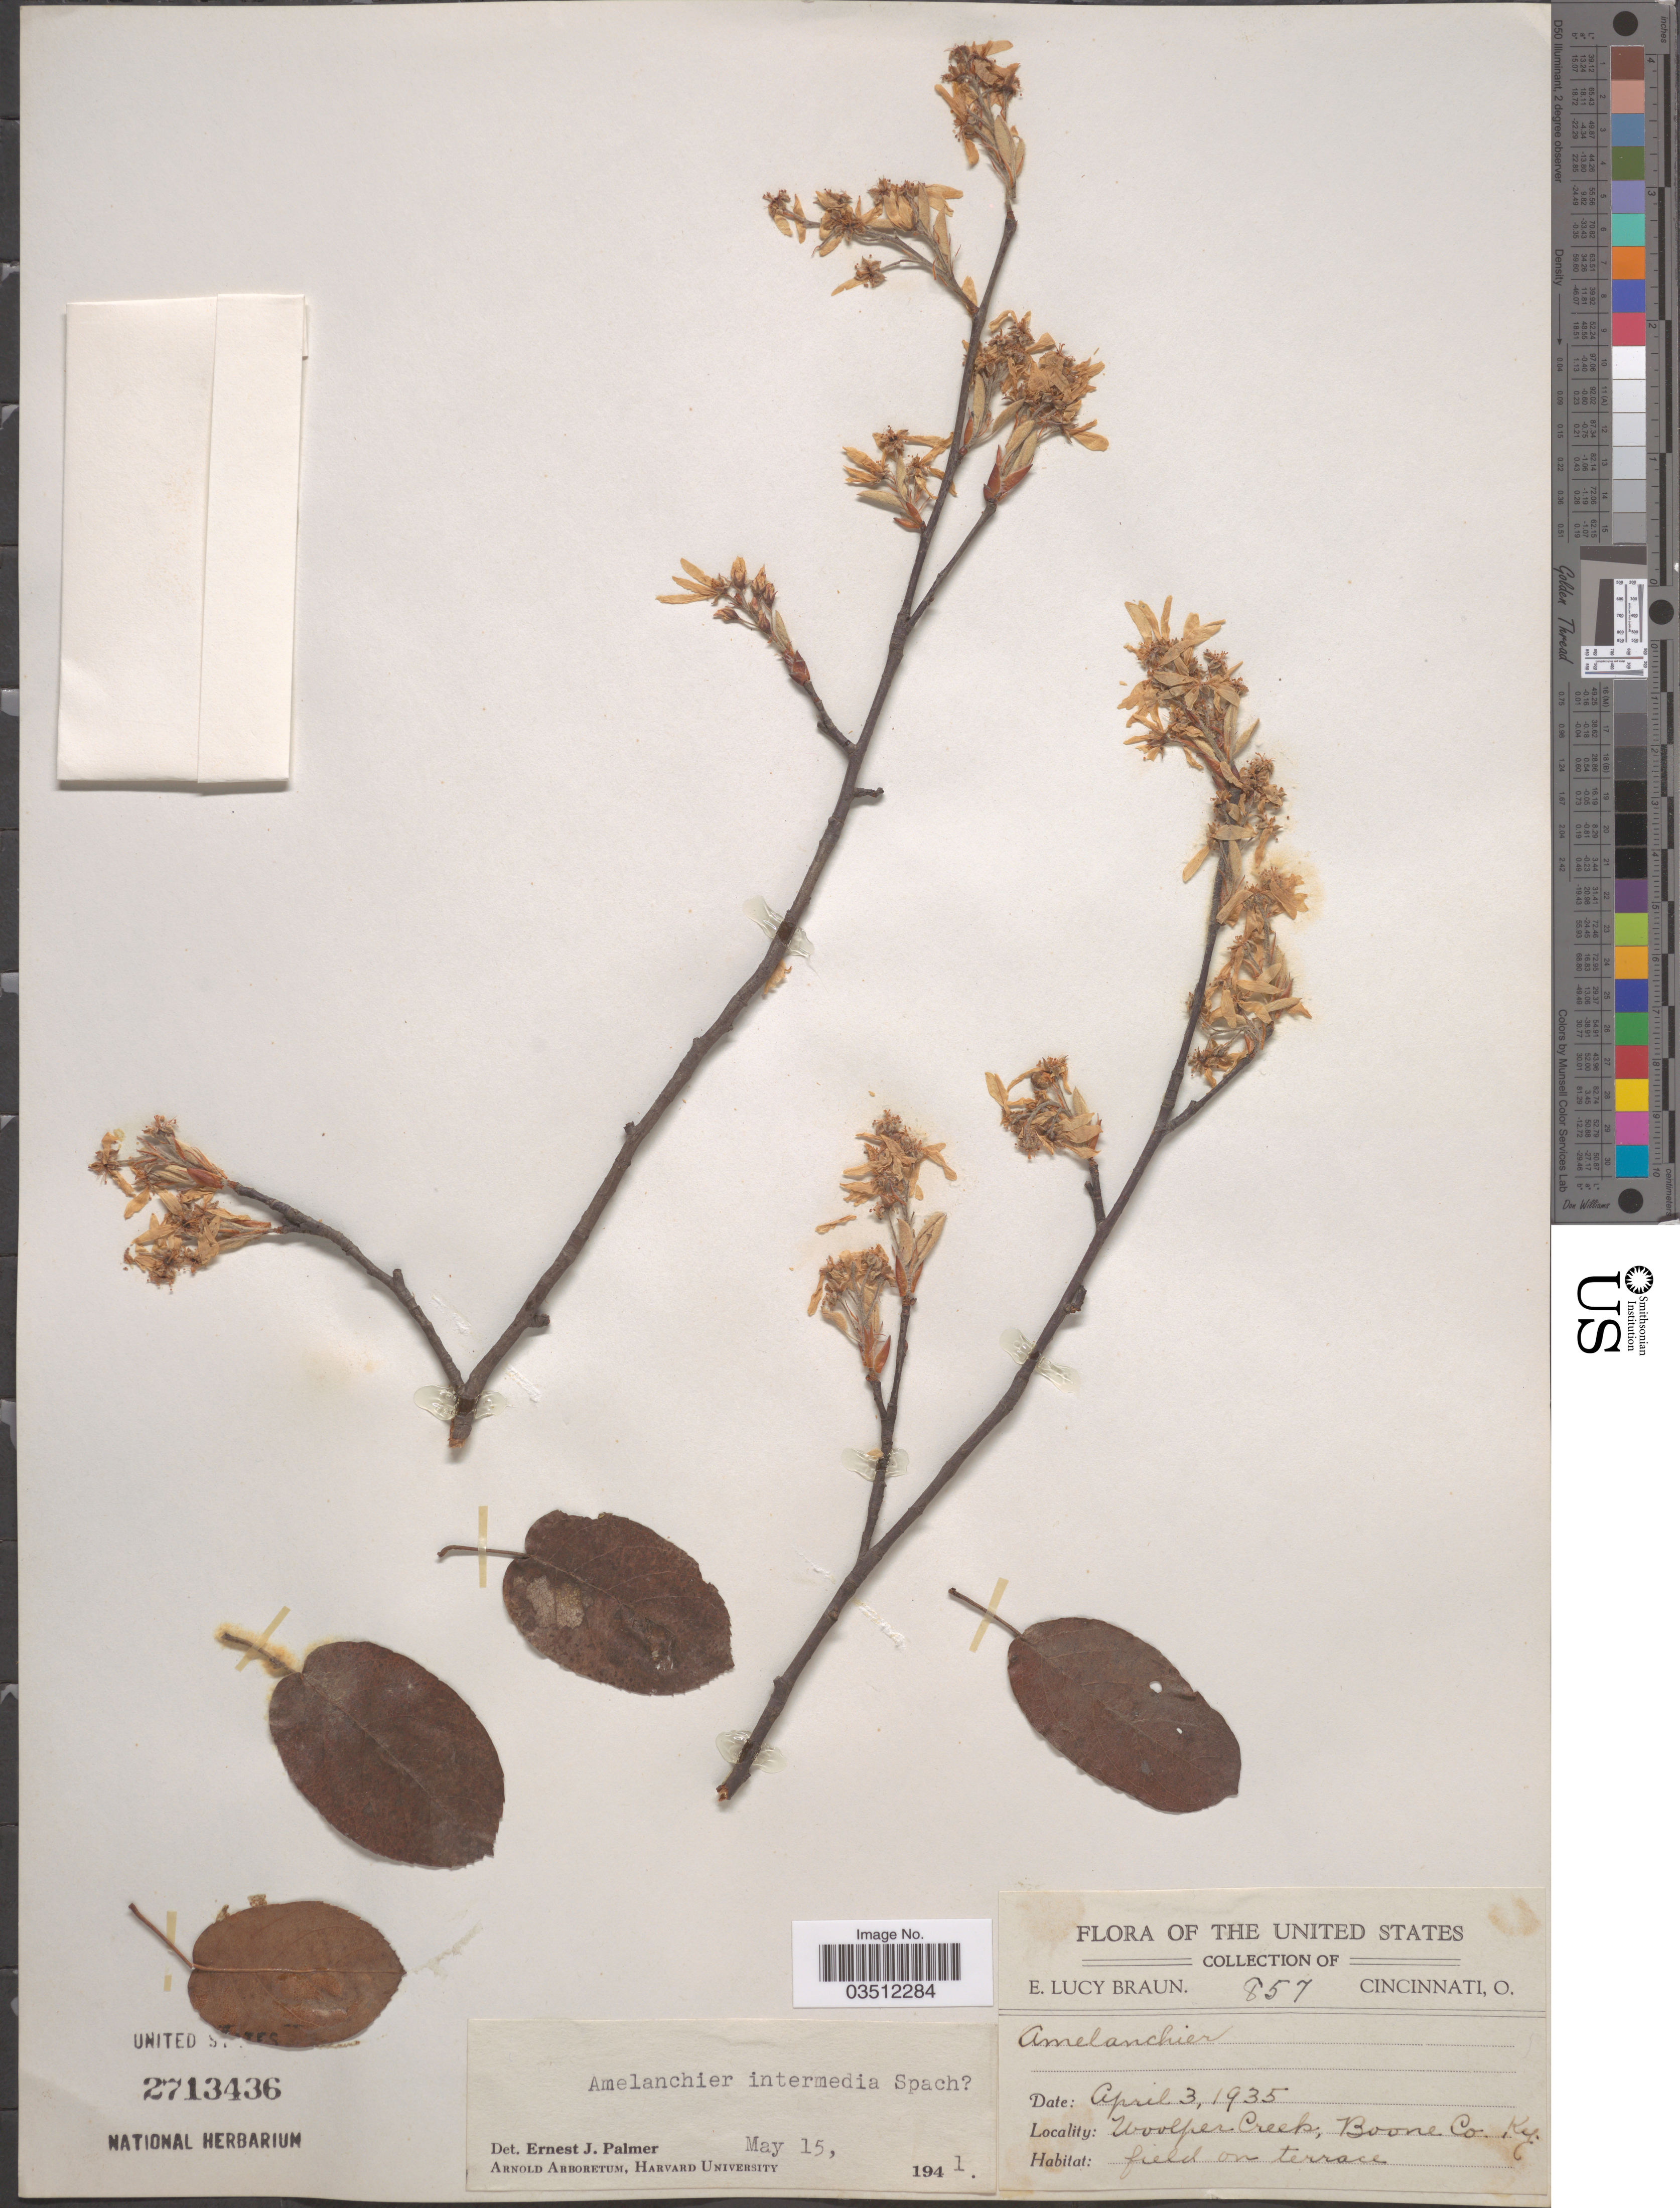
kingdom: Plantae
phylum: Tracheophyta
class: Magnoliopsida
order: Rosales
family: Rosaceae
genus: Amelanchier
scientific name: Amelanchier intermedia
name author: Spach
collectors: E. L. Braun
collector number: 857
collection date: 1935-04-03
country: United States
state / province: Kentucky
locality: Woolper Creek, Boone Co.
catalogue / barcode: US 2713436